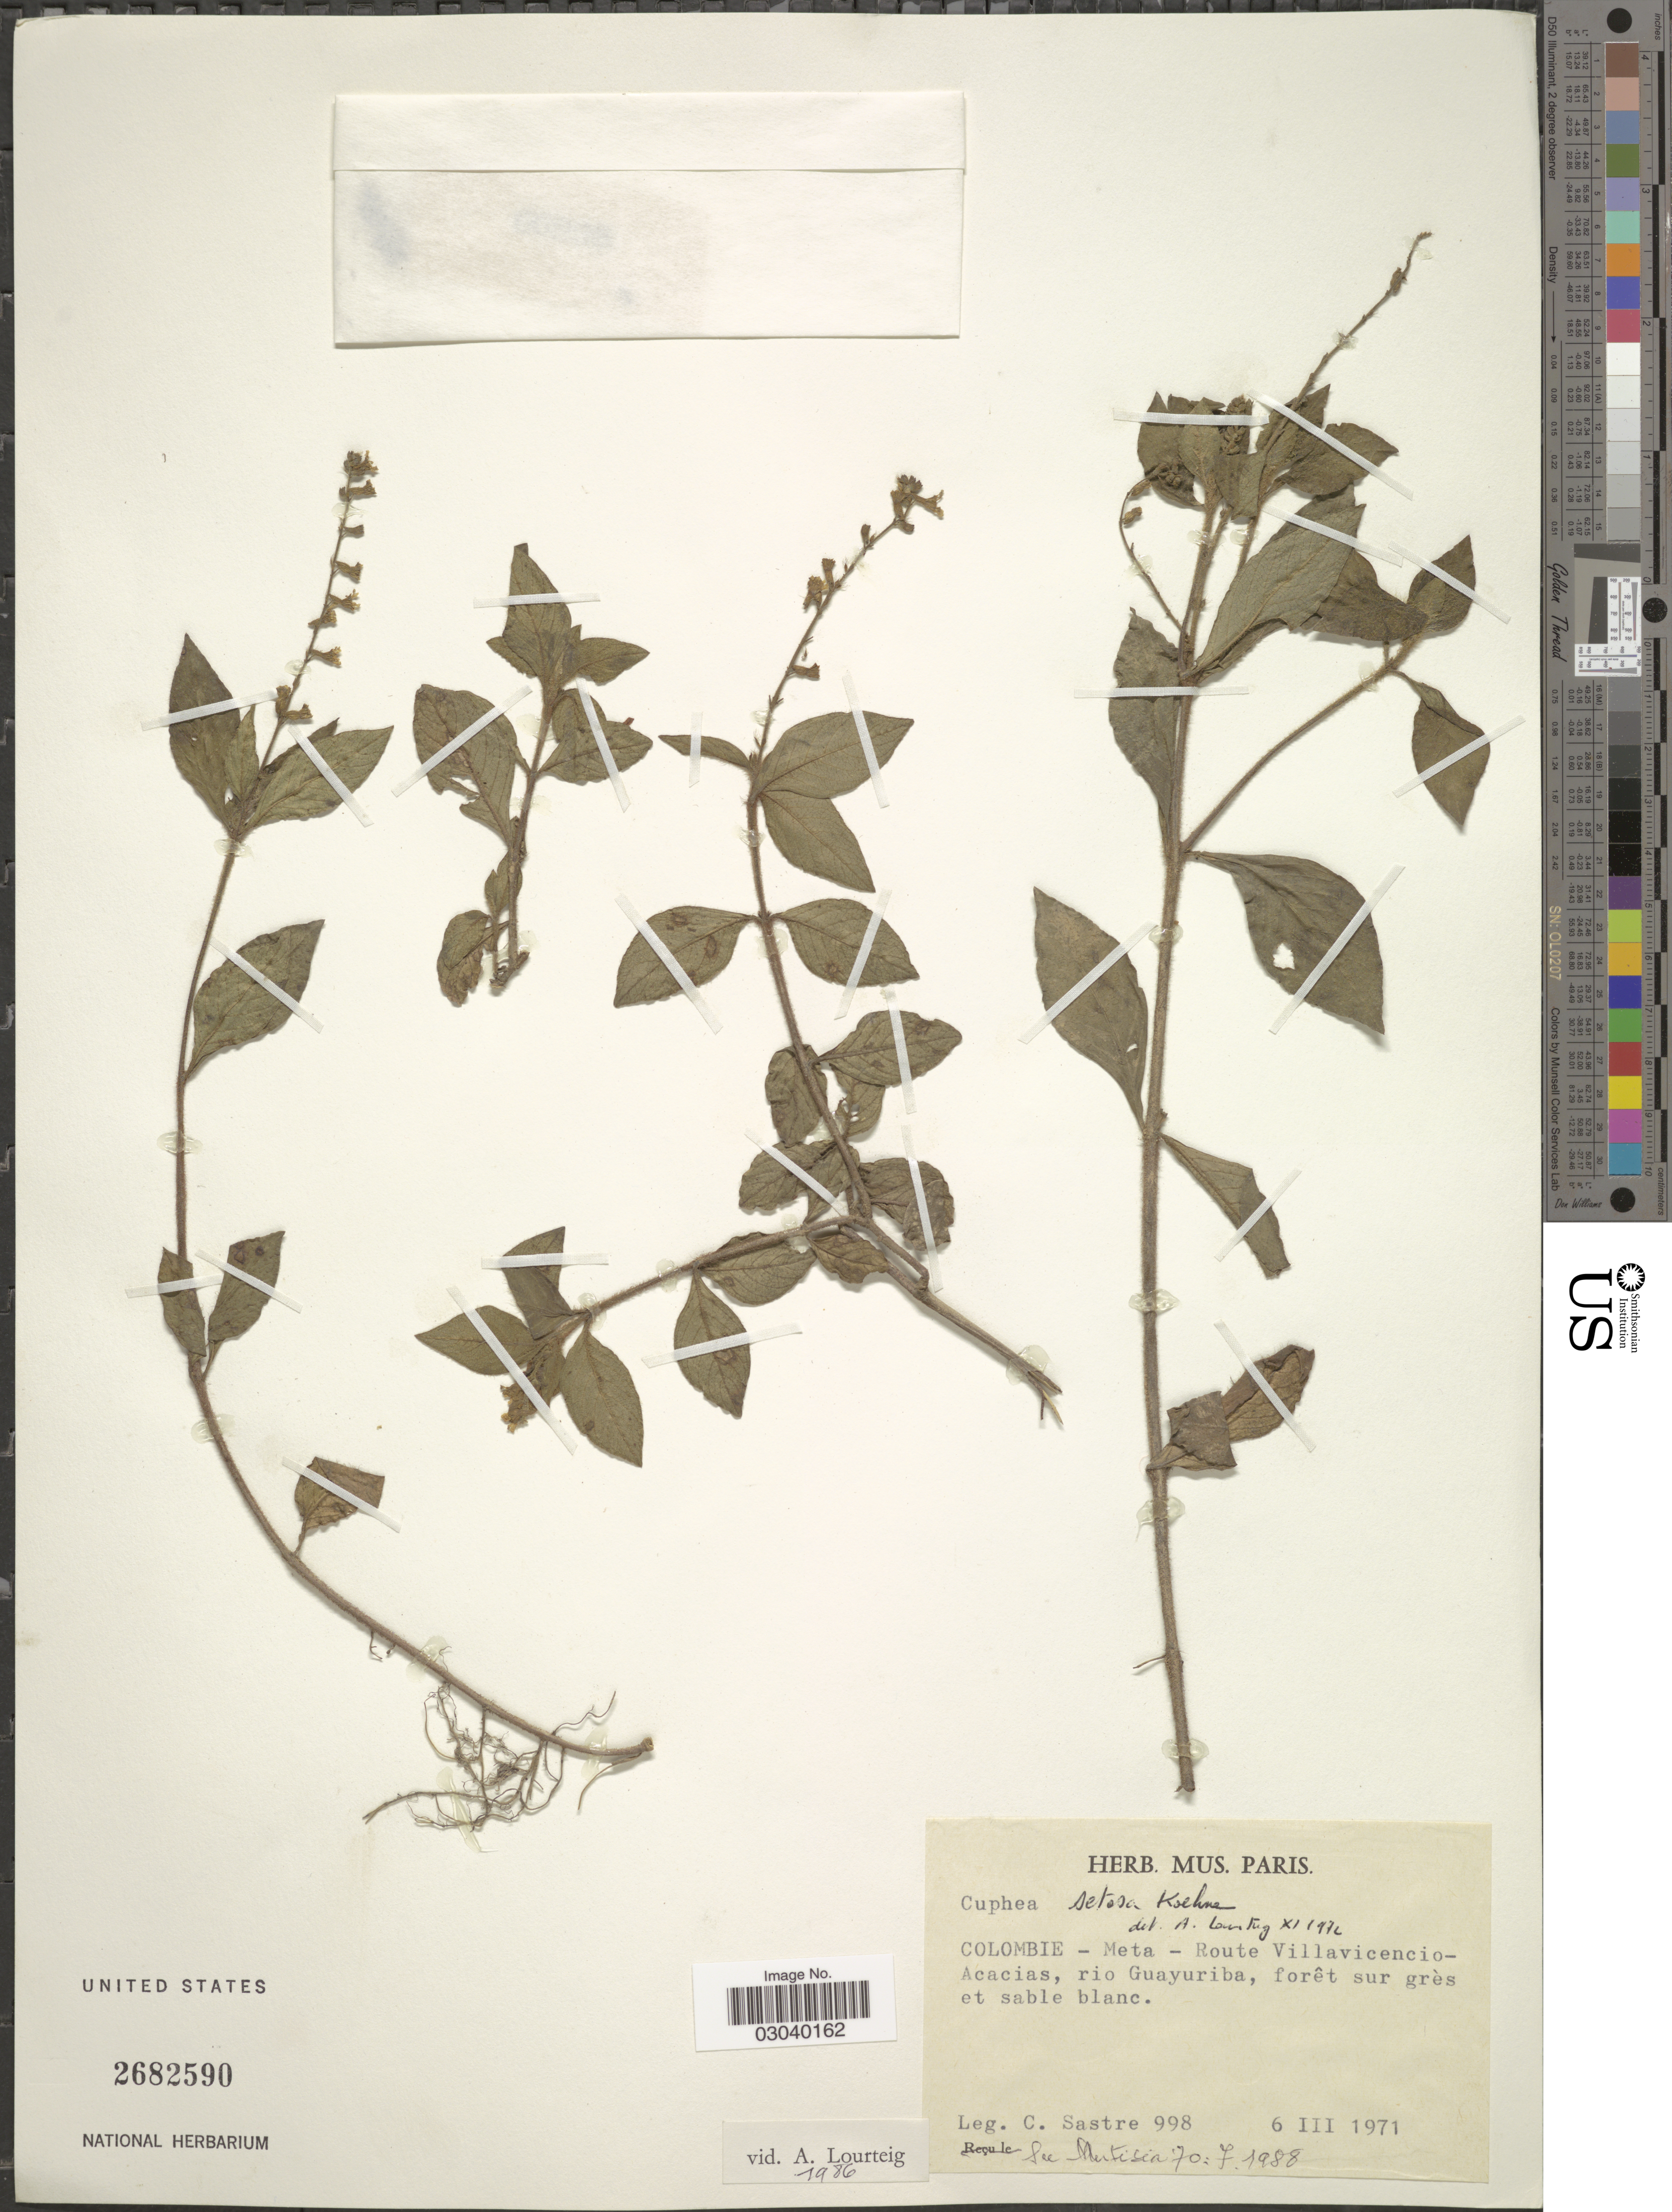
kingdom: Plantae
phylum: Tracheophyta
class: Magnoliopsida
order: Myrtales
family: Lythraceae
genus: Cuphea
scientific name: Cuphea setosa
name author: Koehne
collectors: C. Sastre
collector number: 998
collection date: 1971-03-06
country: Colombia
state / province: Meta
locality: Route Villavicencio-Acacias, rio Guayuriba.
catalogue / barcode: US 2682590